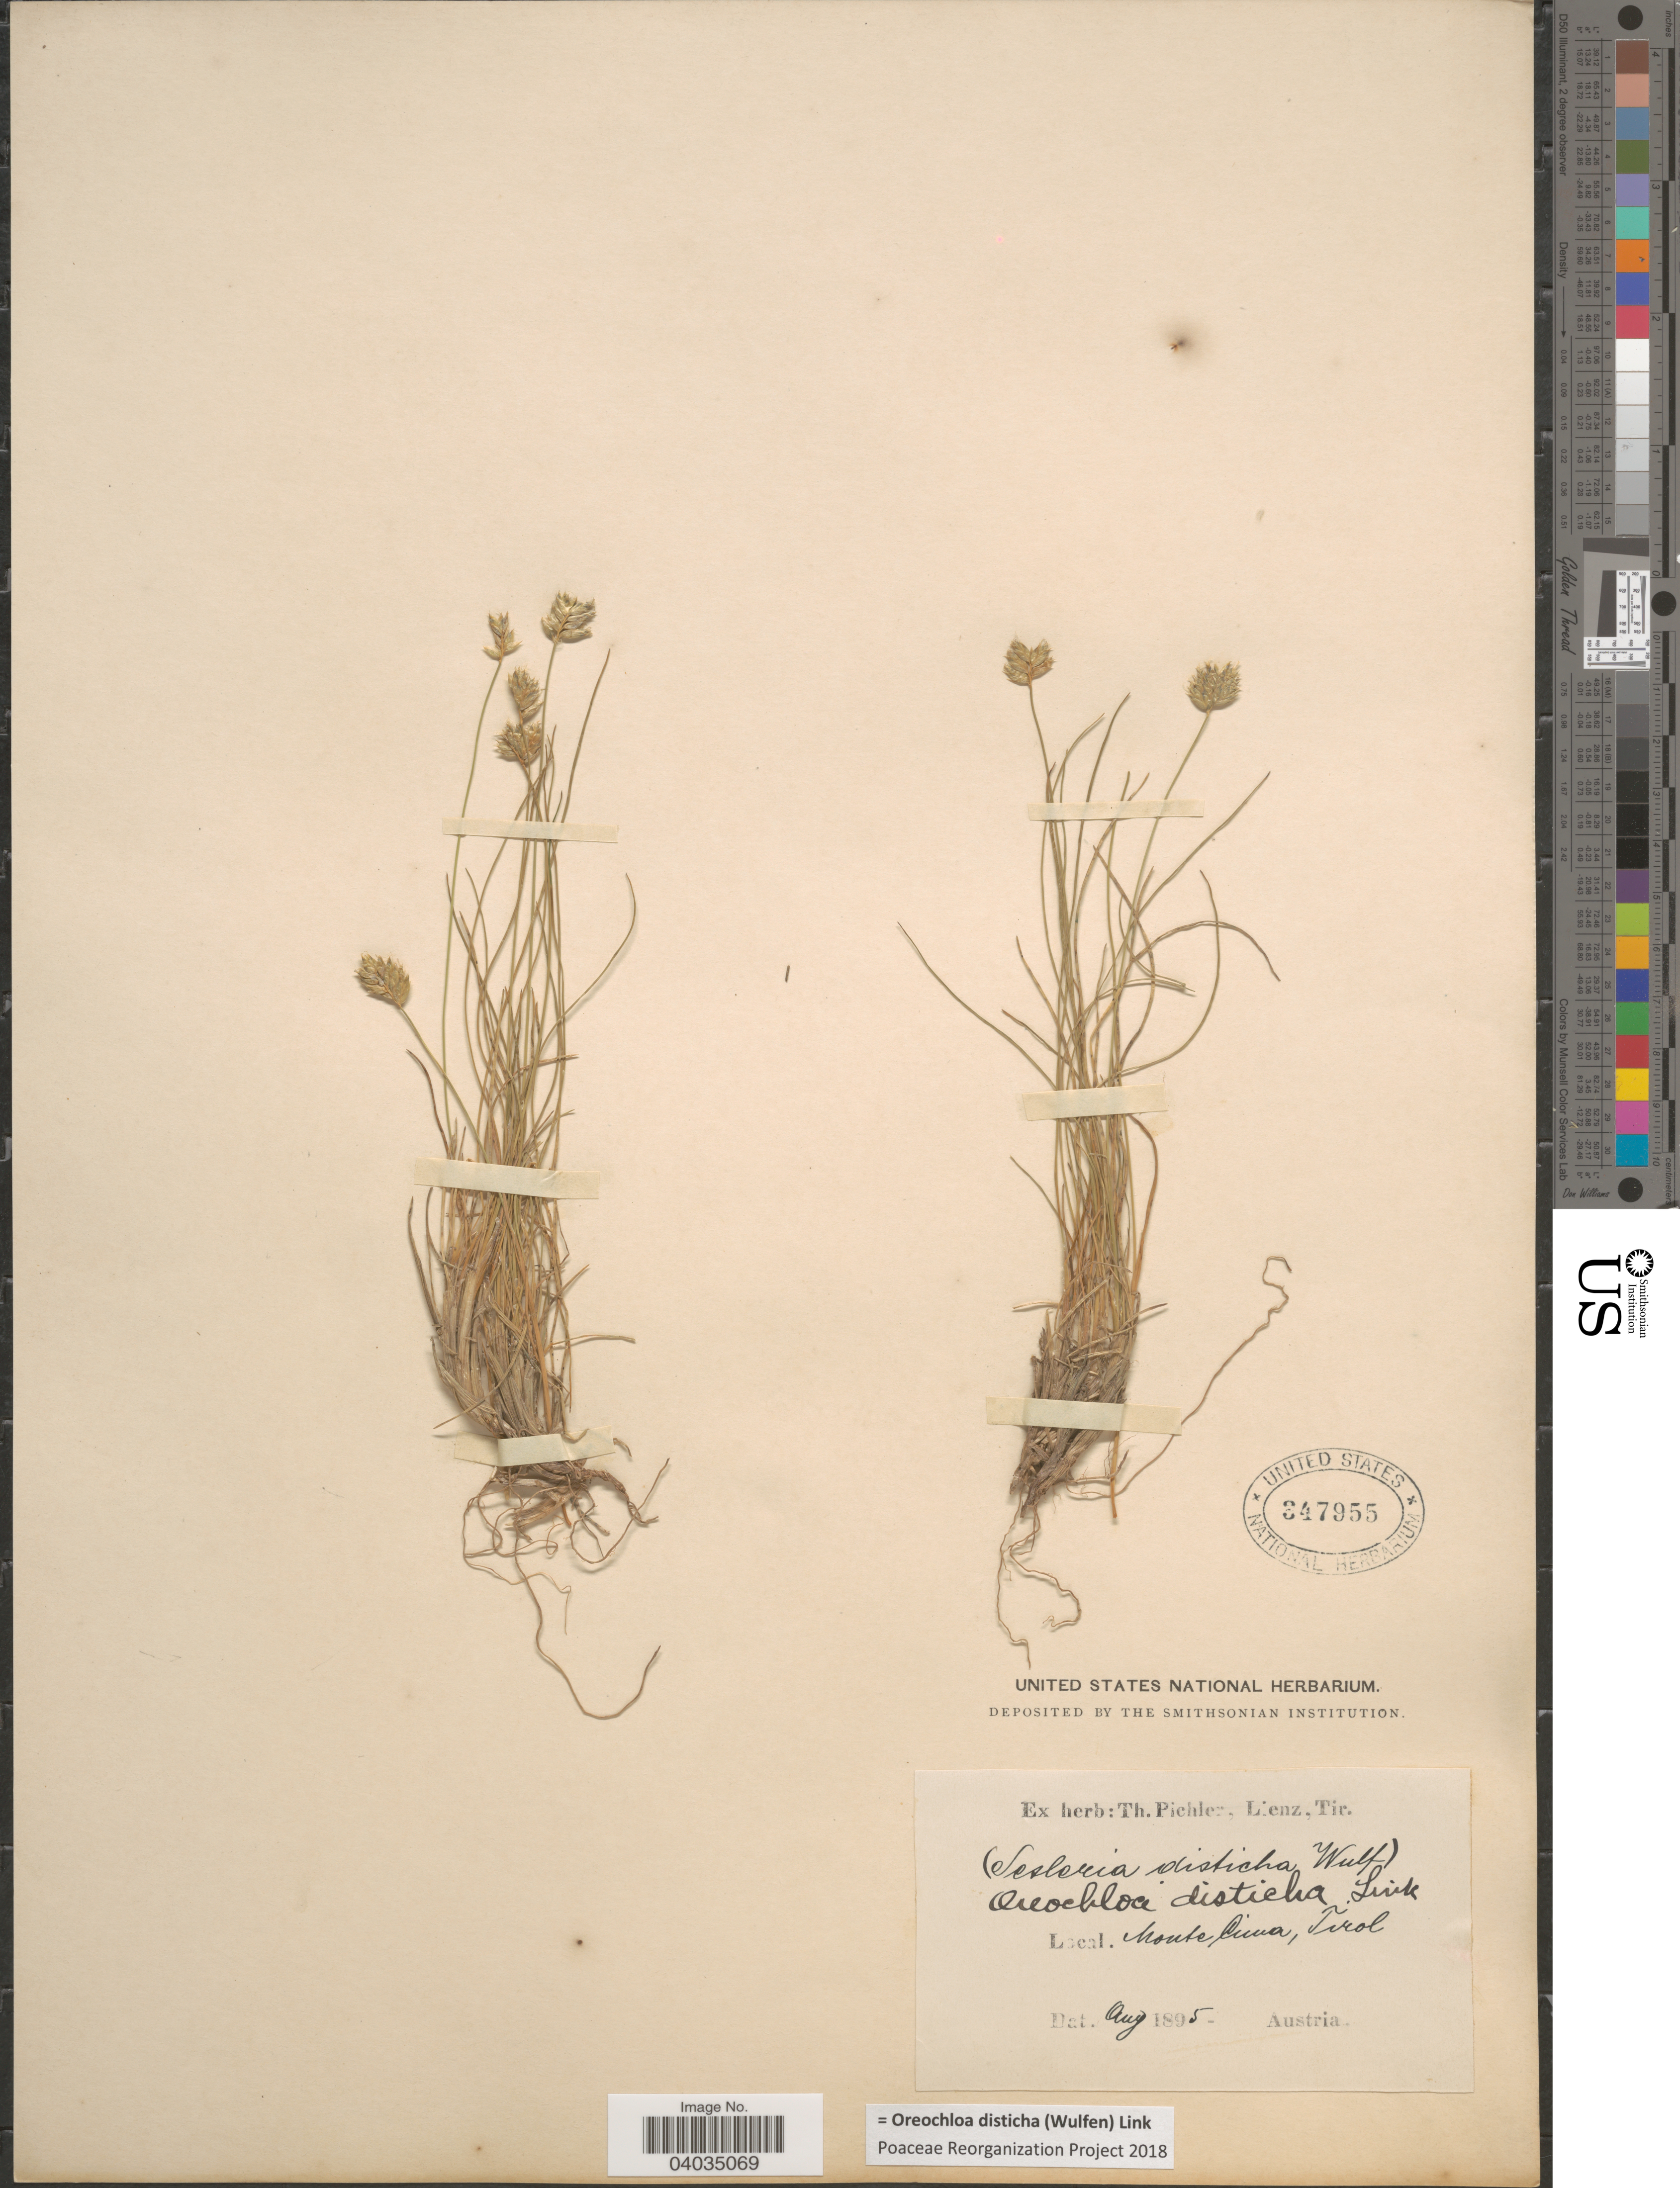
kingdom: Plantae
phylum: Tracheophyta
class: Liliopsida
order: Poales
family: Poaceae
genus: Oreochloa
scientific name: Oreochloa disticha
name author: (Wulfen) Link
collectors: ex herb. T. Pichler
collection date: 1895-08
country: Austria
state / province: Tirol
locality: Monte Cima.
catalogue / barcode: US 347955